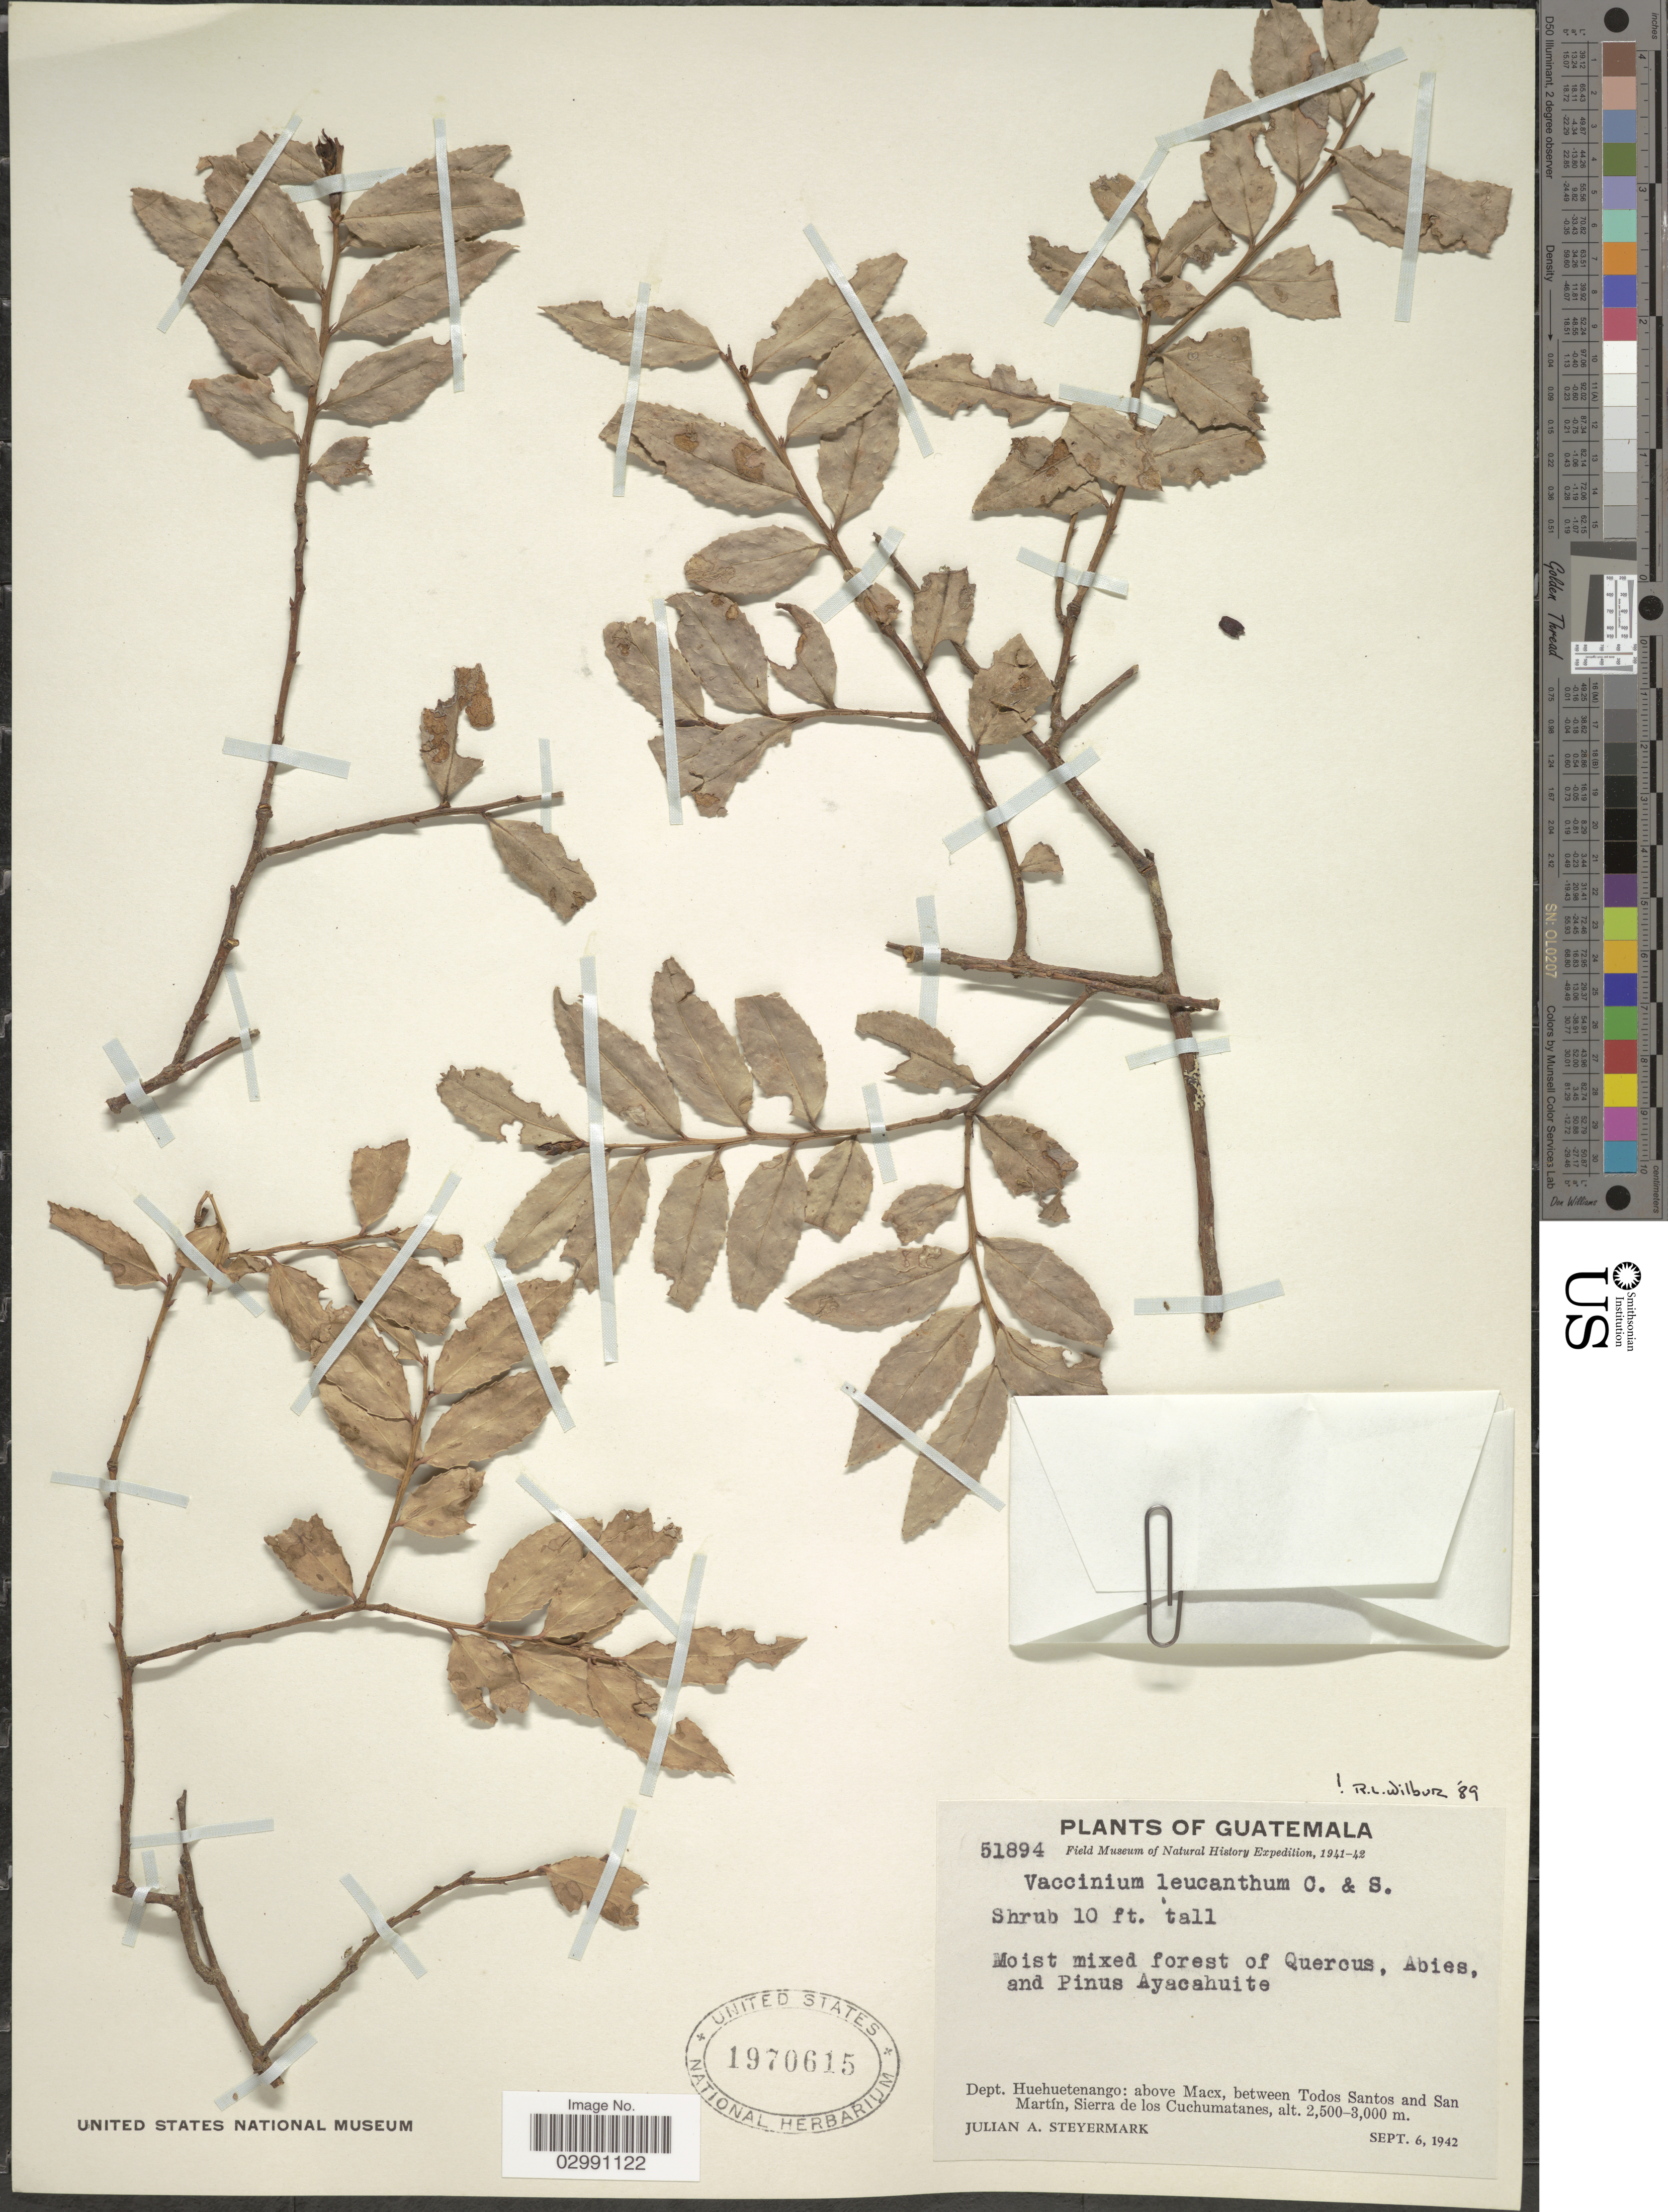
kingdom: Plantae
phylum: Tracheophyta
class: Magnoliopsida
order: Ericales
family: Ericaceae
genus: Vaccinium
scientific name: Vaccinium leucanthum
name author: Schltdl.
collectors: J. Steyermark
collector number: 51894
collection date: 1942-09-06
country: Guatemala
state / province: Huehuetenango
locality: Dept. Huehuetenango: above Macx, between Todos Santos and San Martín, Sierra de los Cuchumatanes.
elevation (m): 2500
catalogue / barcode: US 1970615